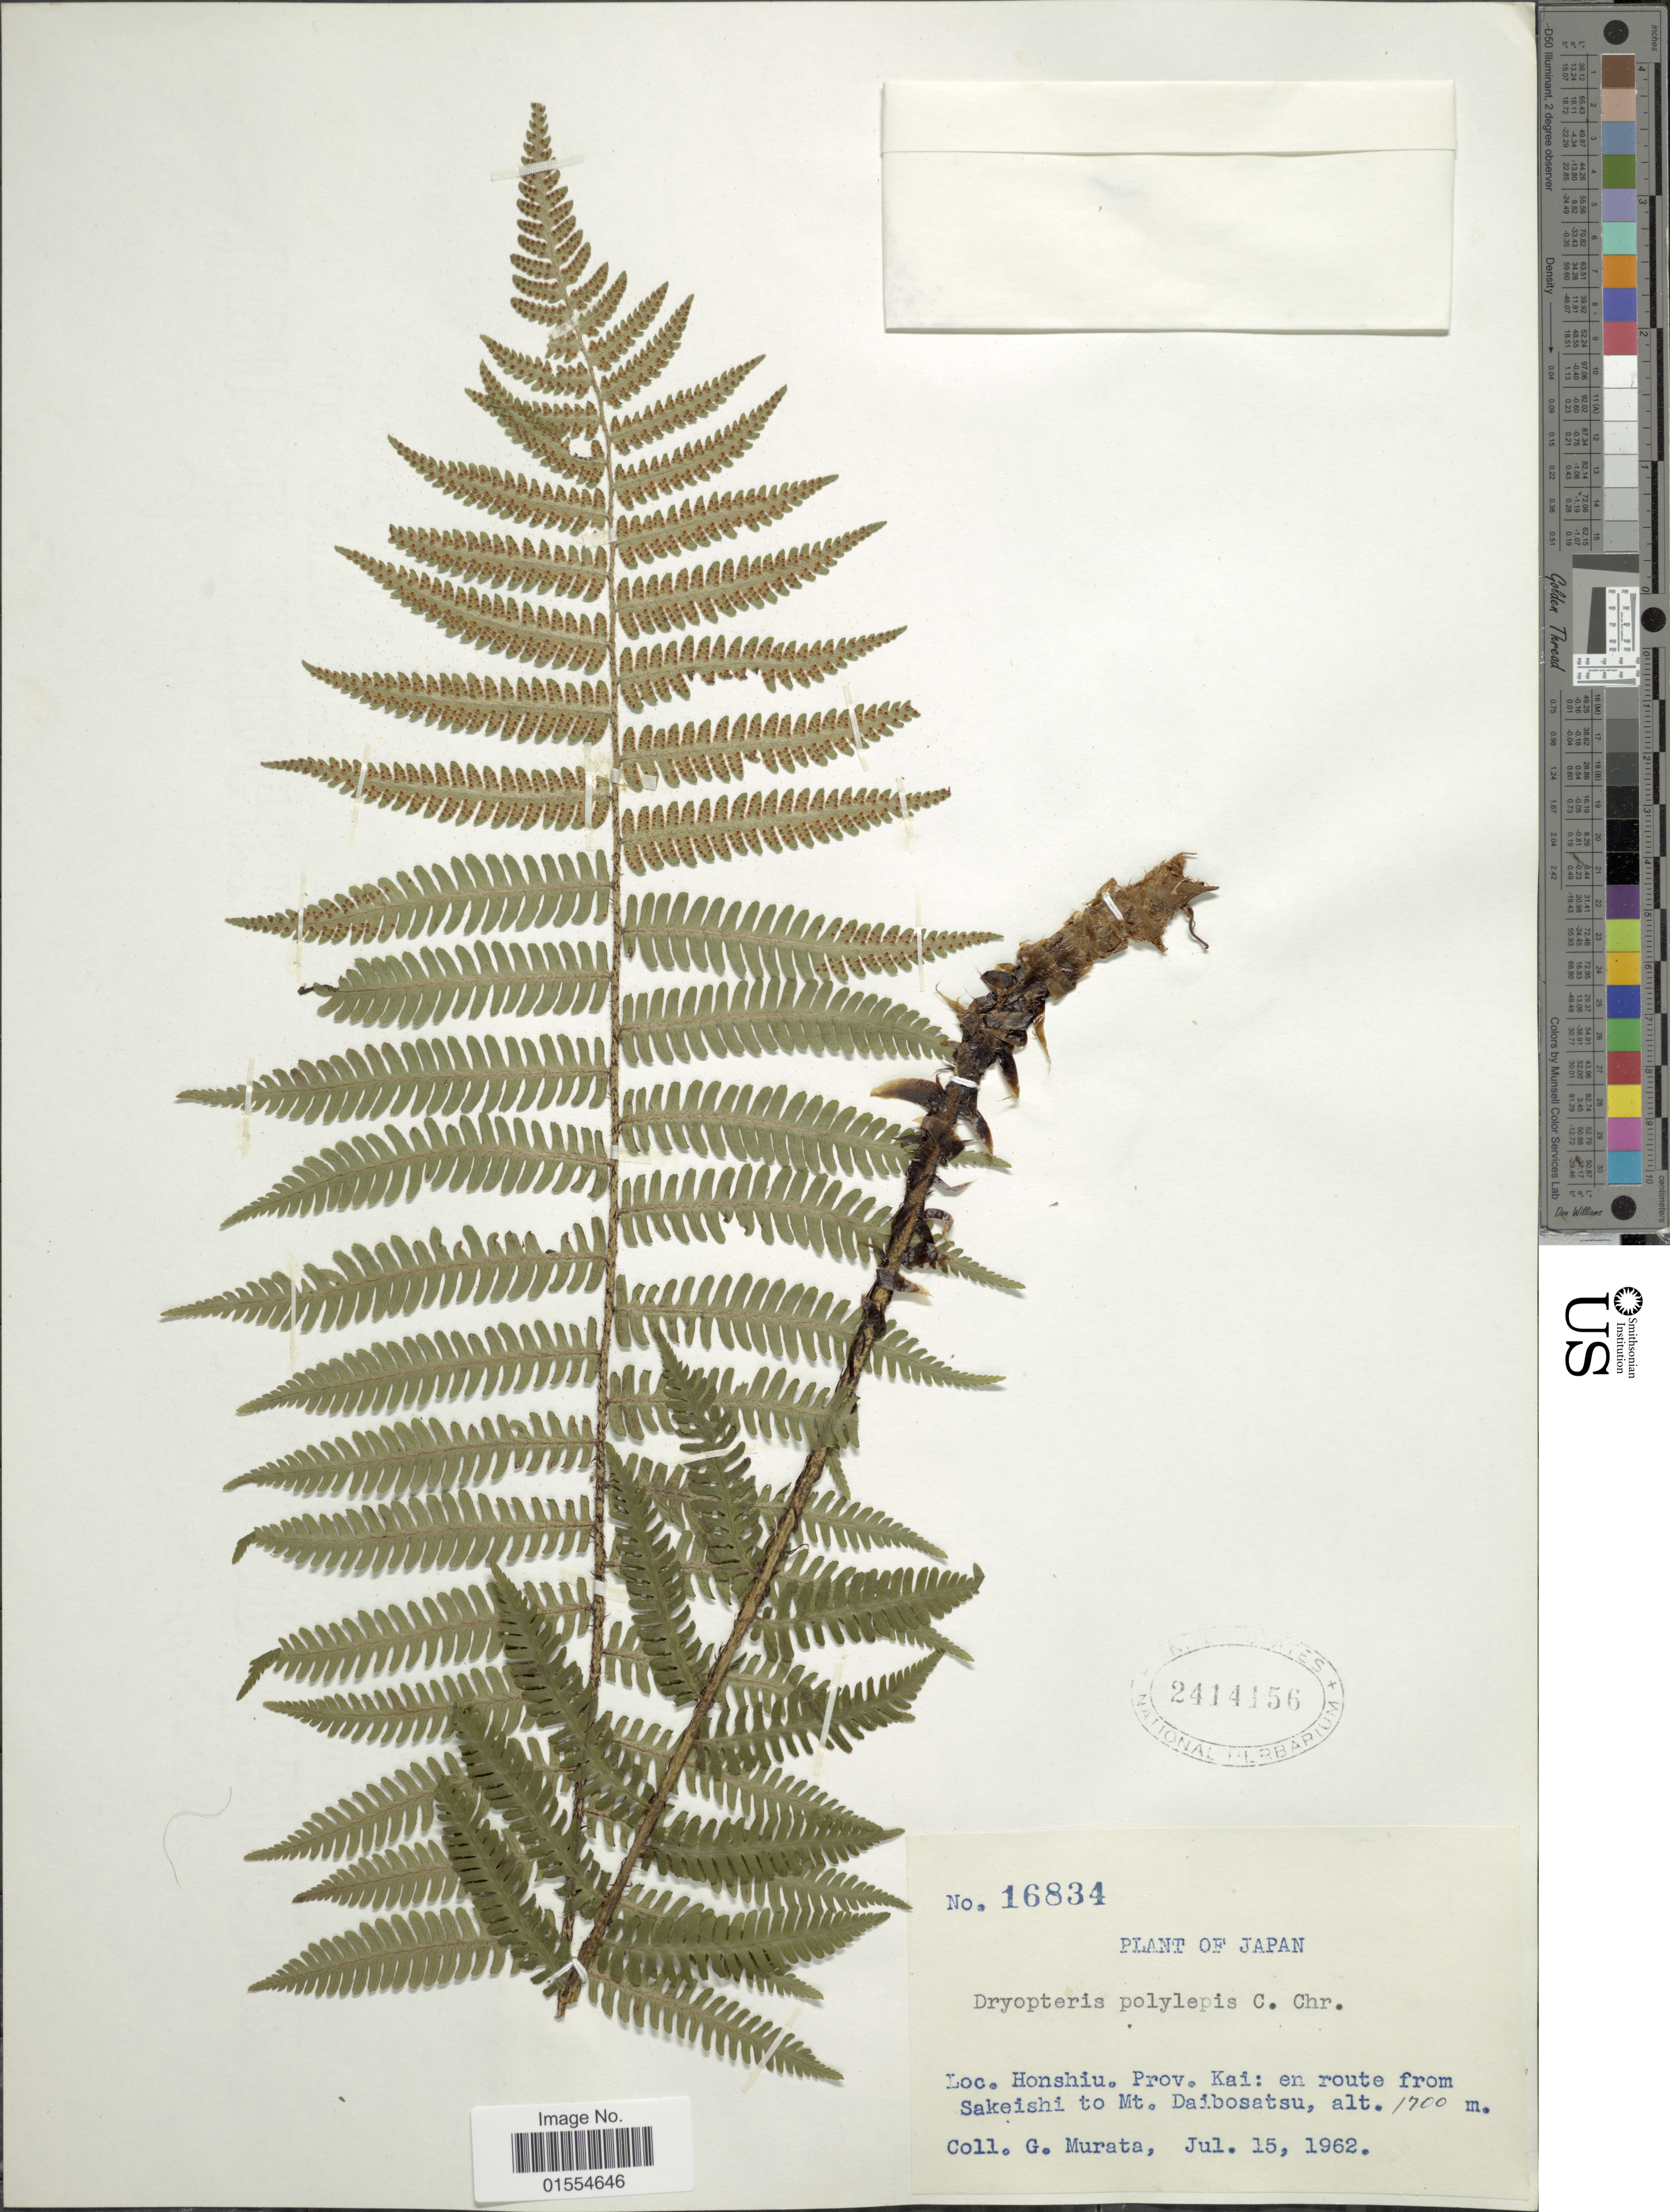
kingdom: Plantae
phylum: Tracheophyta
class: Polypodiopsida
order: Polypodiales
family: Dryopteridaceae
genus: Dryopteris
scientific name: Dryopteris polylepis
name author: (Franch. & Sav.) C. Chr.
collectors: G. Murata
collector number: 16834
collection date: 1962-07-15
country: Japan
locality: Honshiu. Prov. Kai: en route from Sakeishi to Mt. Daibosatsu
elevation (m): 1700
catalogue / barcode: US 2414156